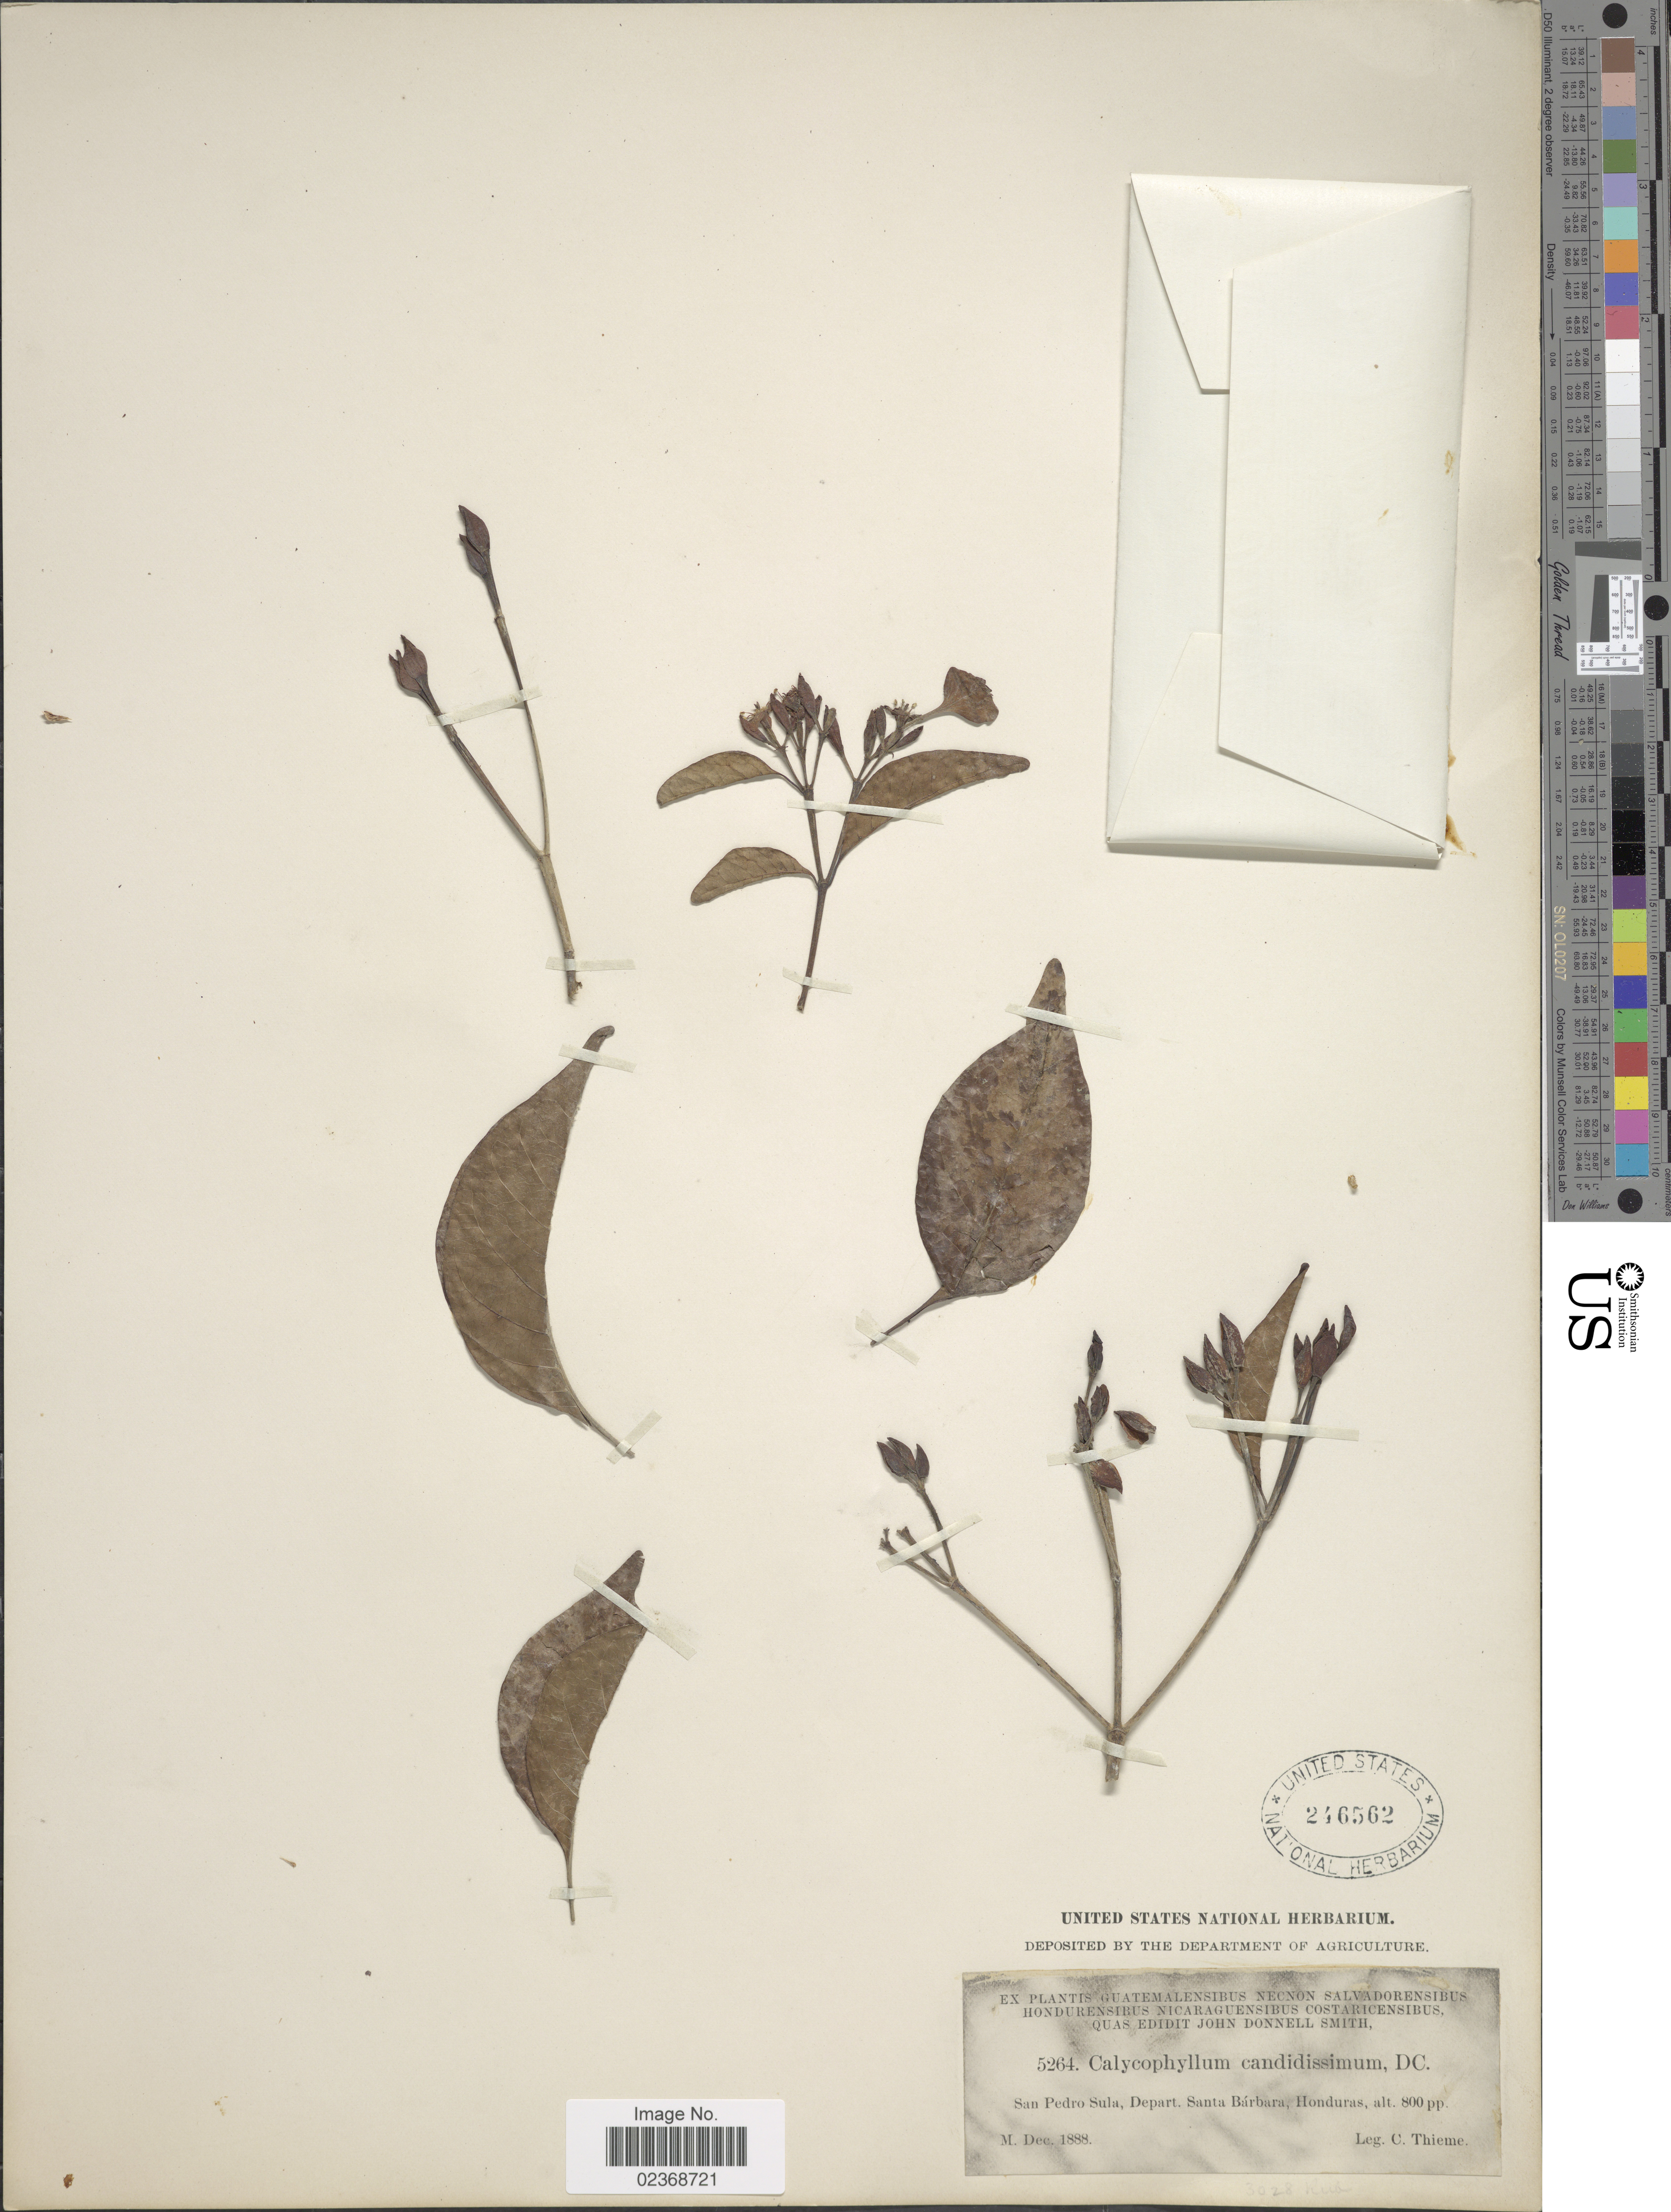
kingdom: Plantae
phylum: Tracheophyta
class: Magnoliopsida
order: Gentianales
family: Rubiaceae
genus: Calycophyllum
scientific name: Calycophyllum candidissimum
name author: (Vahl) DC.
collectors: C. Thieme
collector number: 5264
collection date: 1888-12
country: Honduras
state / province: Santa Bárbara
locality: San Pedro Sula, Depart. Santa Bárbara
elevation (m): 244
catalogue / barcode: US 246562